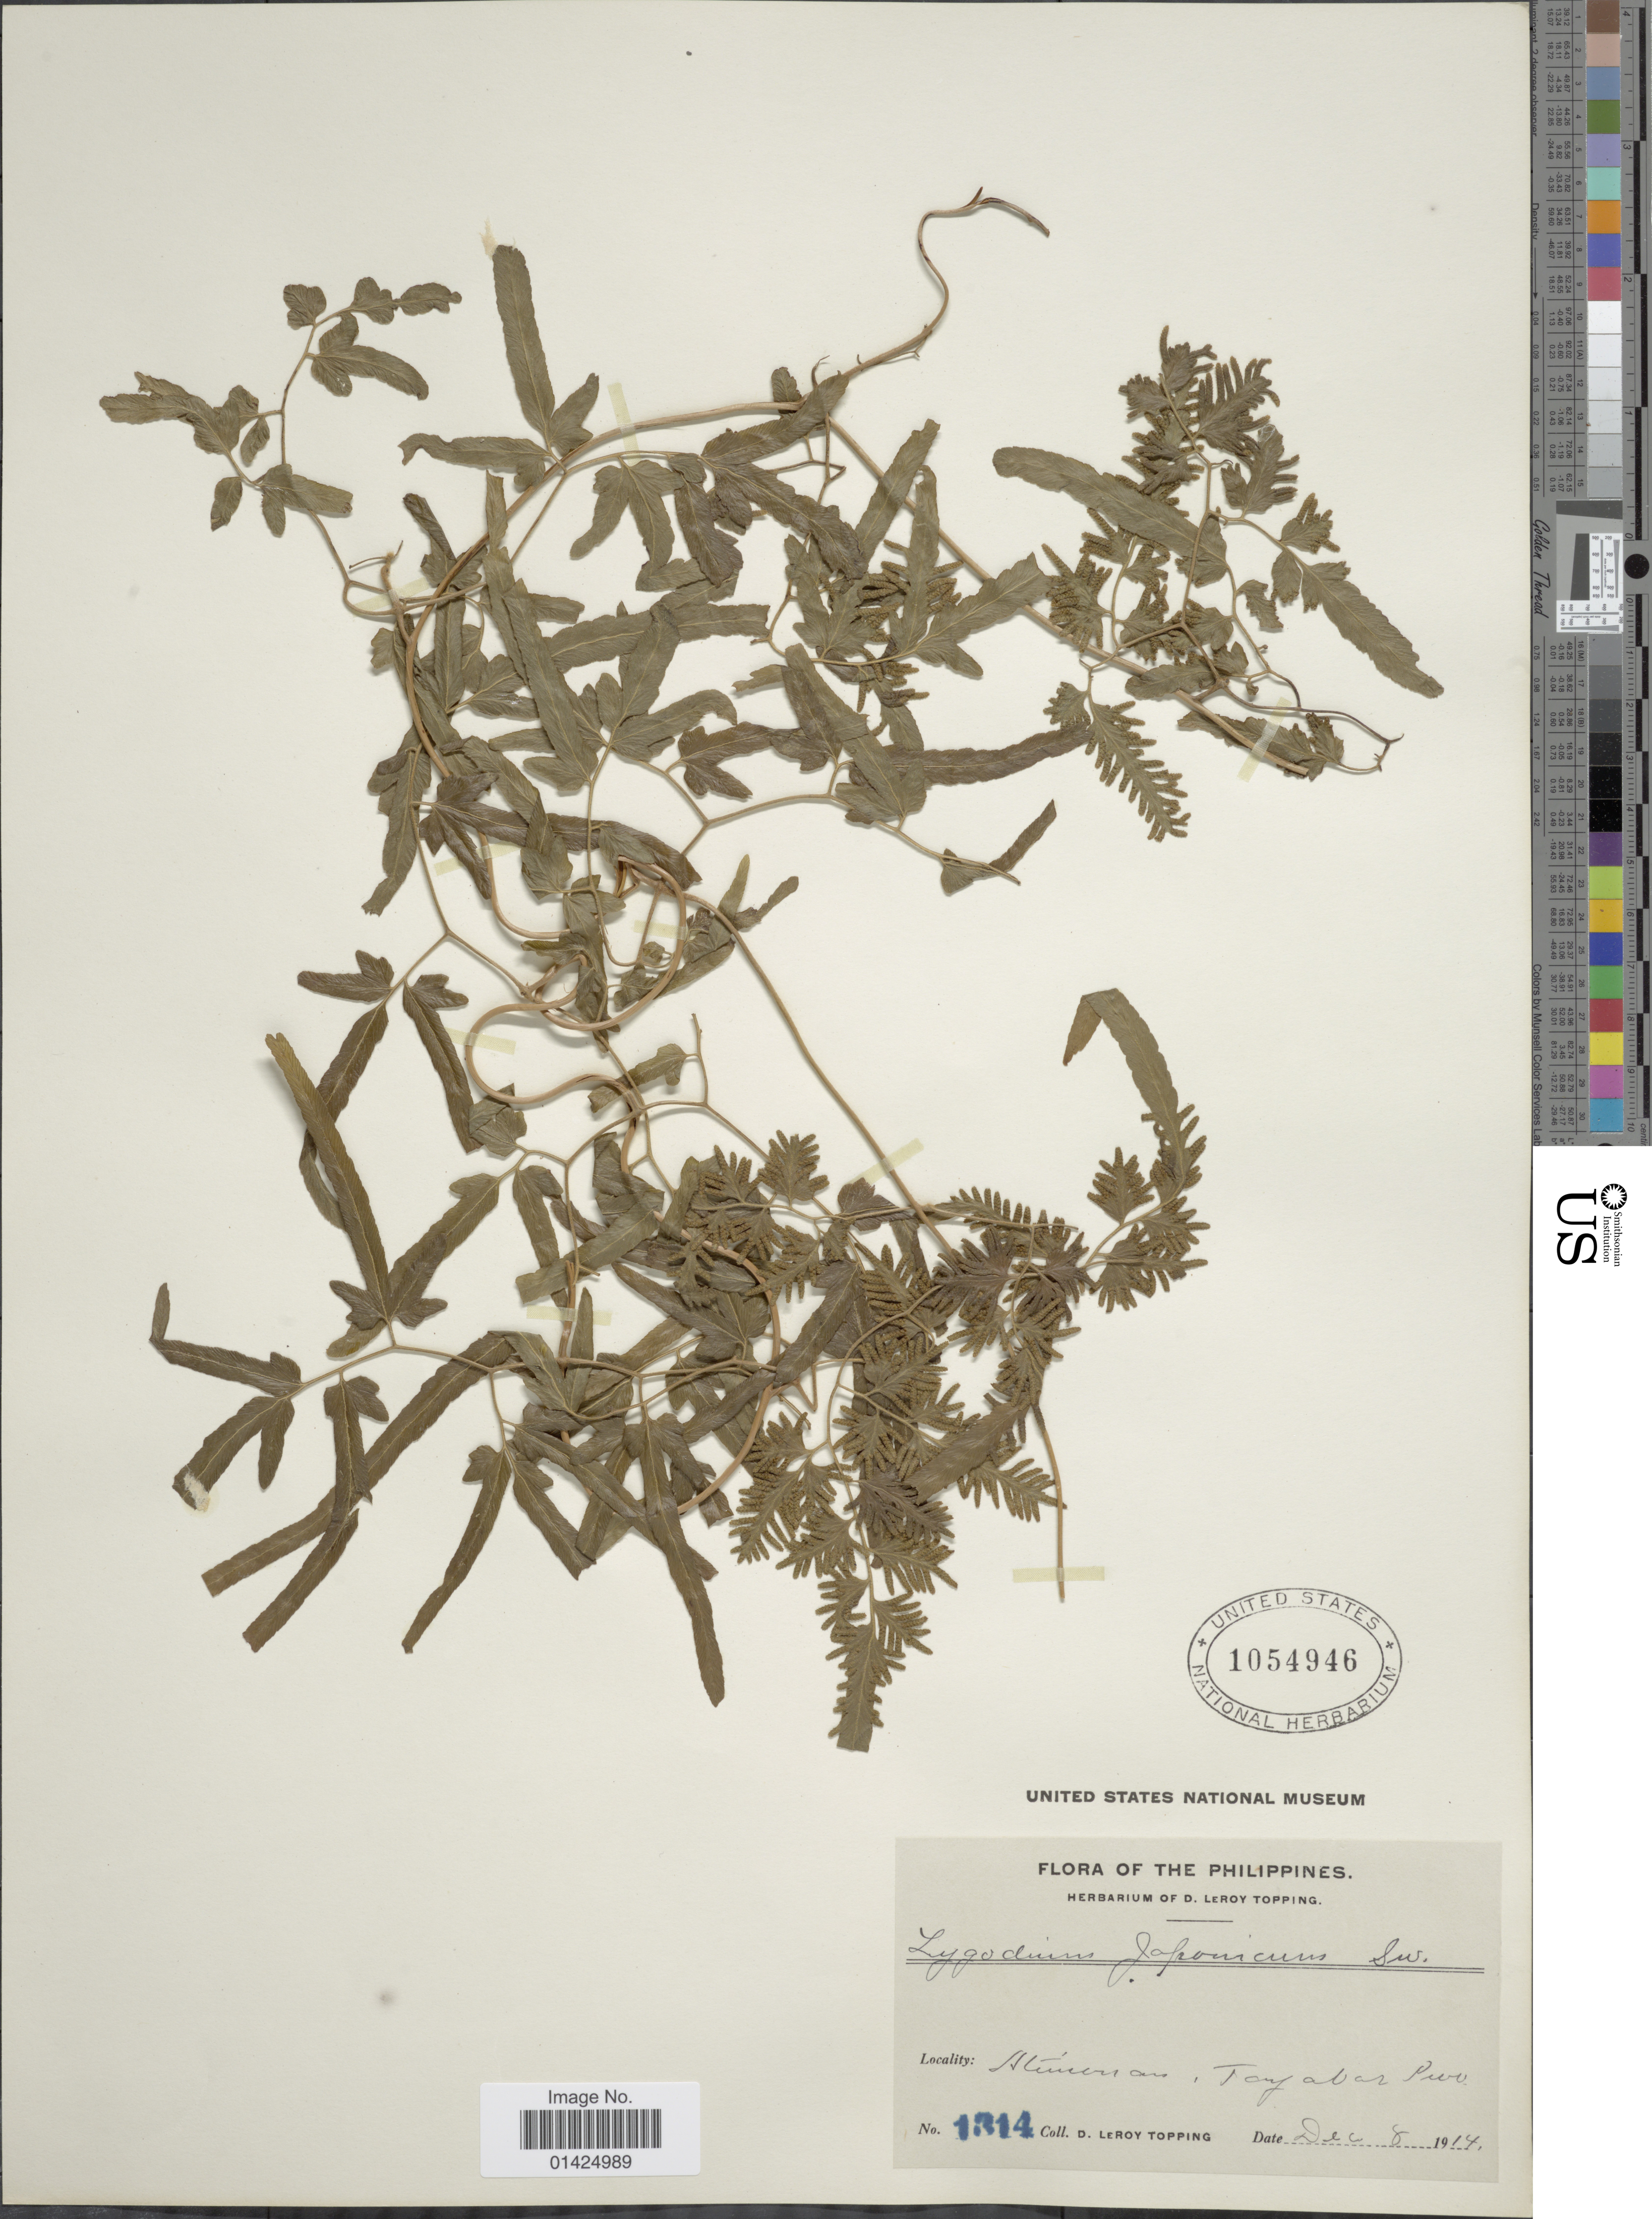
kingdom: Plantae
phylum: Tracheophyta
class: Polypodiopsida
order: Schizaeales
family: Lygodiaceae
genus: Lygodium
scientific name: Lygodium japonicum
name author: (Thunb.) Sw.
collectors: D. L. Topping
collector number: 1314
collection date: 1914-12-08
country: Philippines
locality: Atimonan, Tayabas Prov.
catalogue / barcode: US 1054946